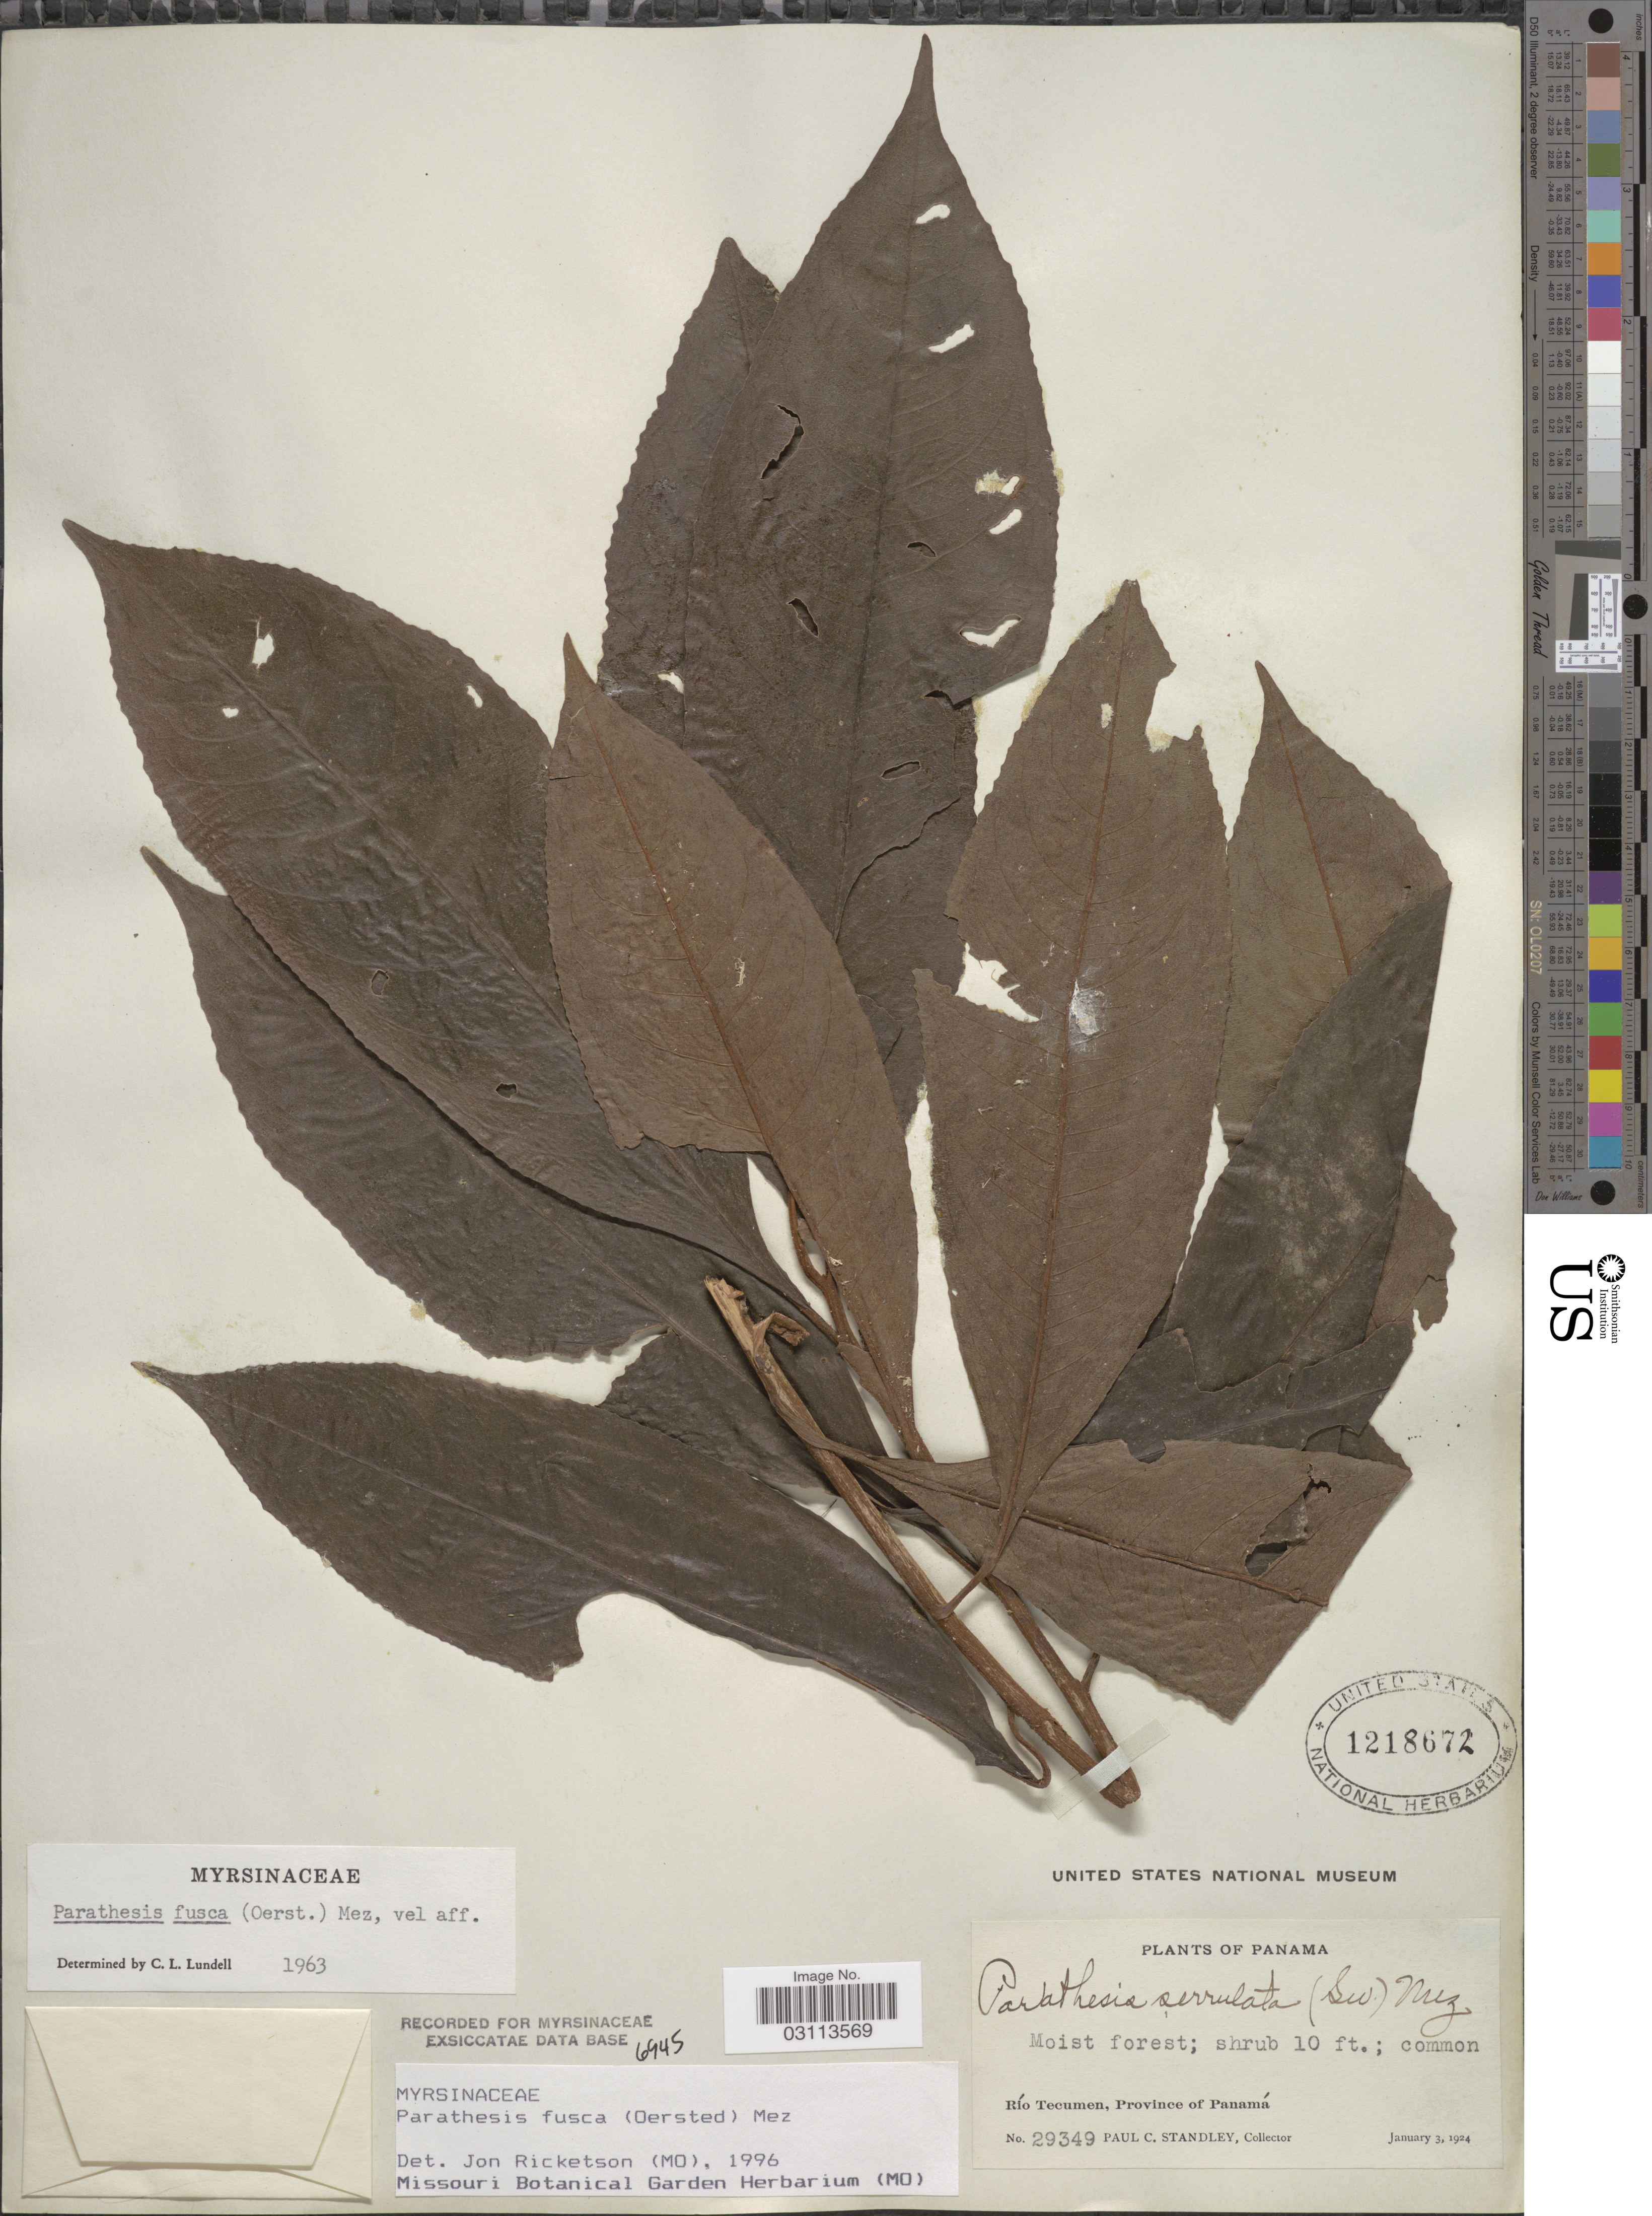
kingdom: Plantae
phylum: Tracheophyta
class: Magnoliopsida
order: Ericales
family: Primulaceae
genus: Parathesis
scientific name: Parathesis fusca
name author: (Oerst.) Mez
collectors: P. C. Standley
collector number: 29349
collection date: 1924-01-03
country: Panama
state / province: Panamá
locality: Río Tecumen.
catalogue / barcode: US 1218672